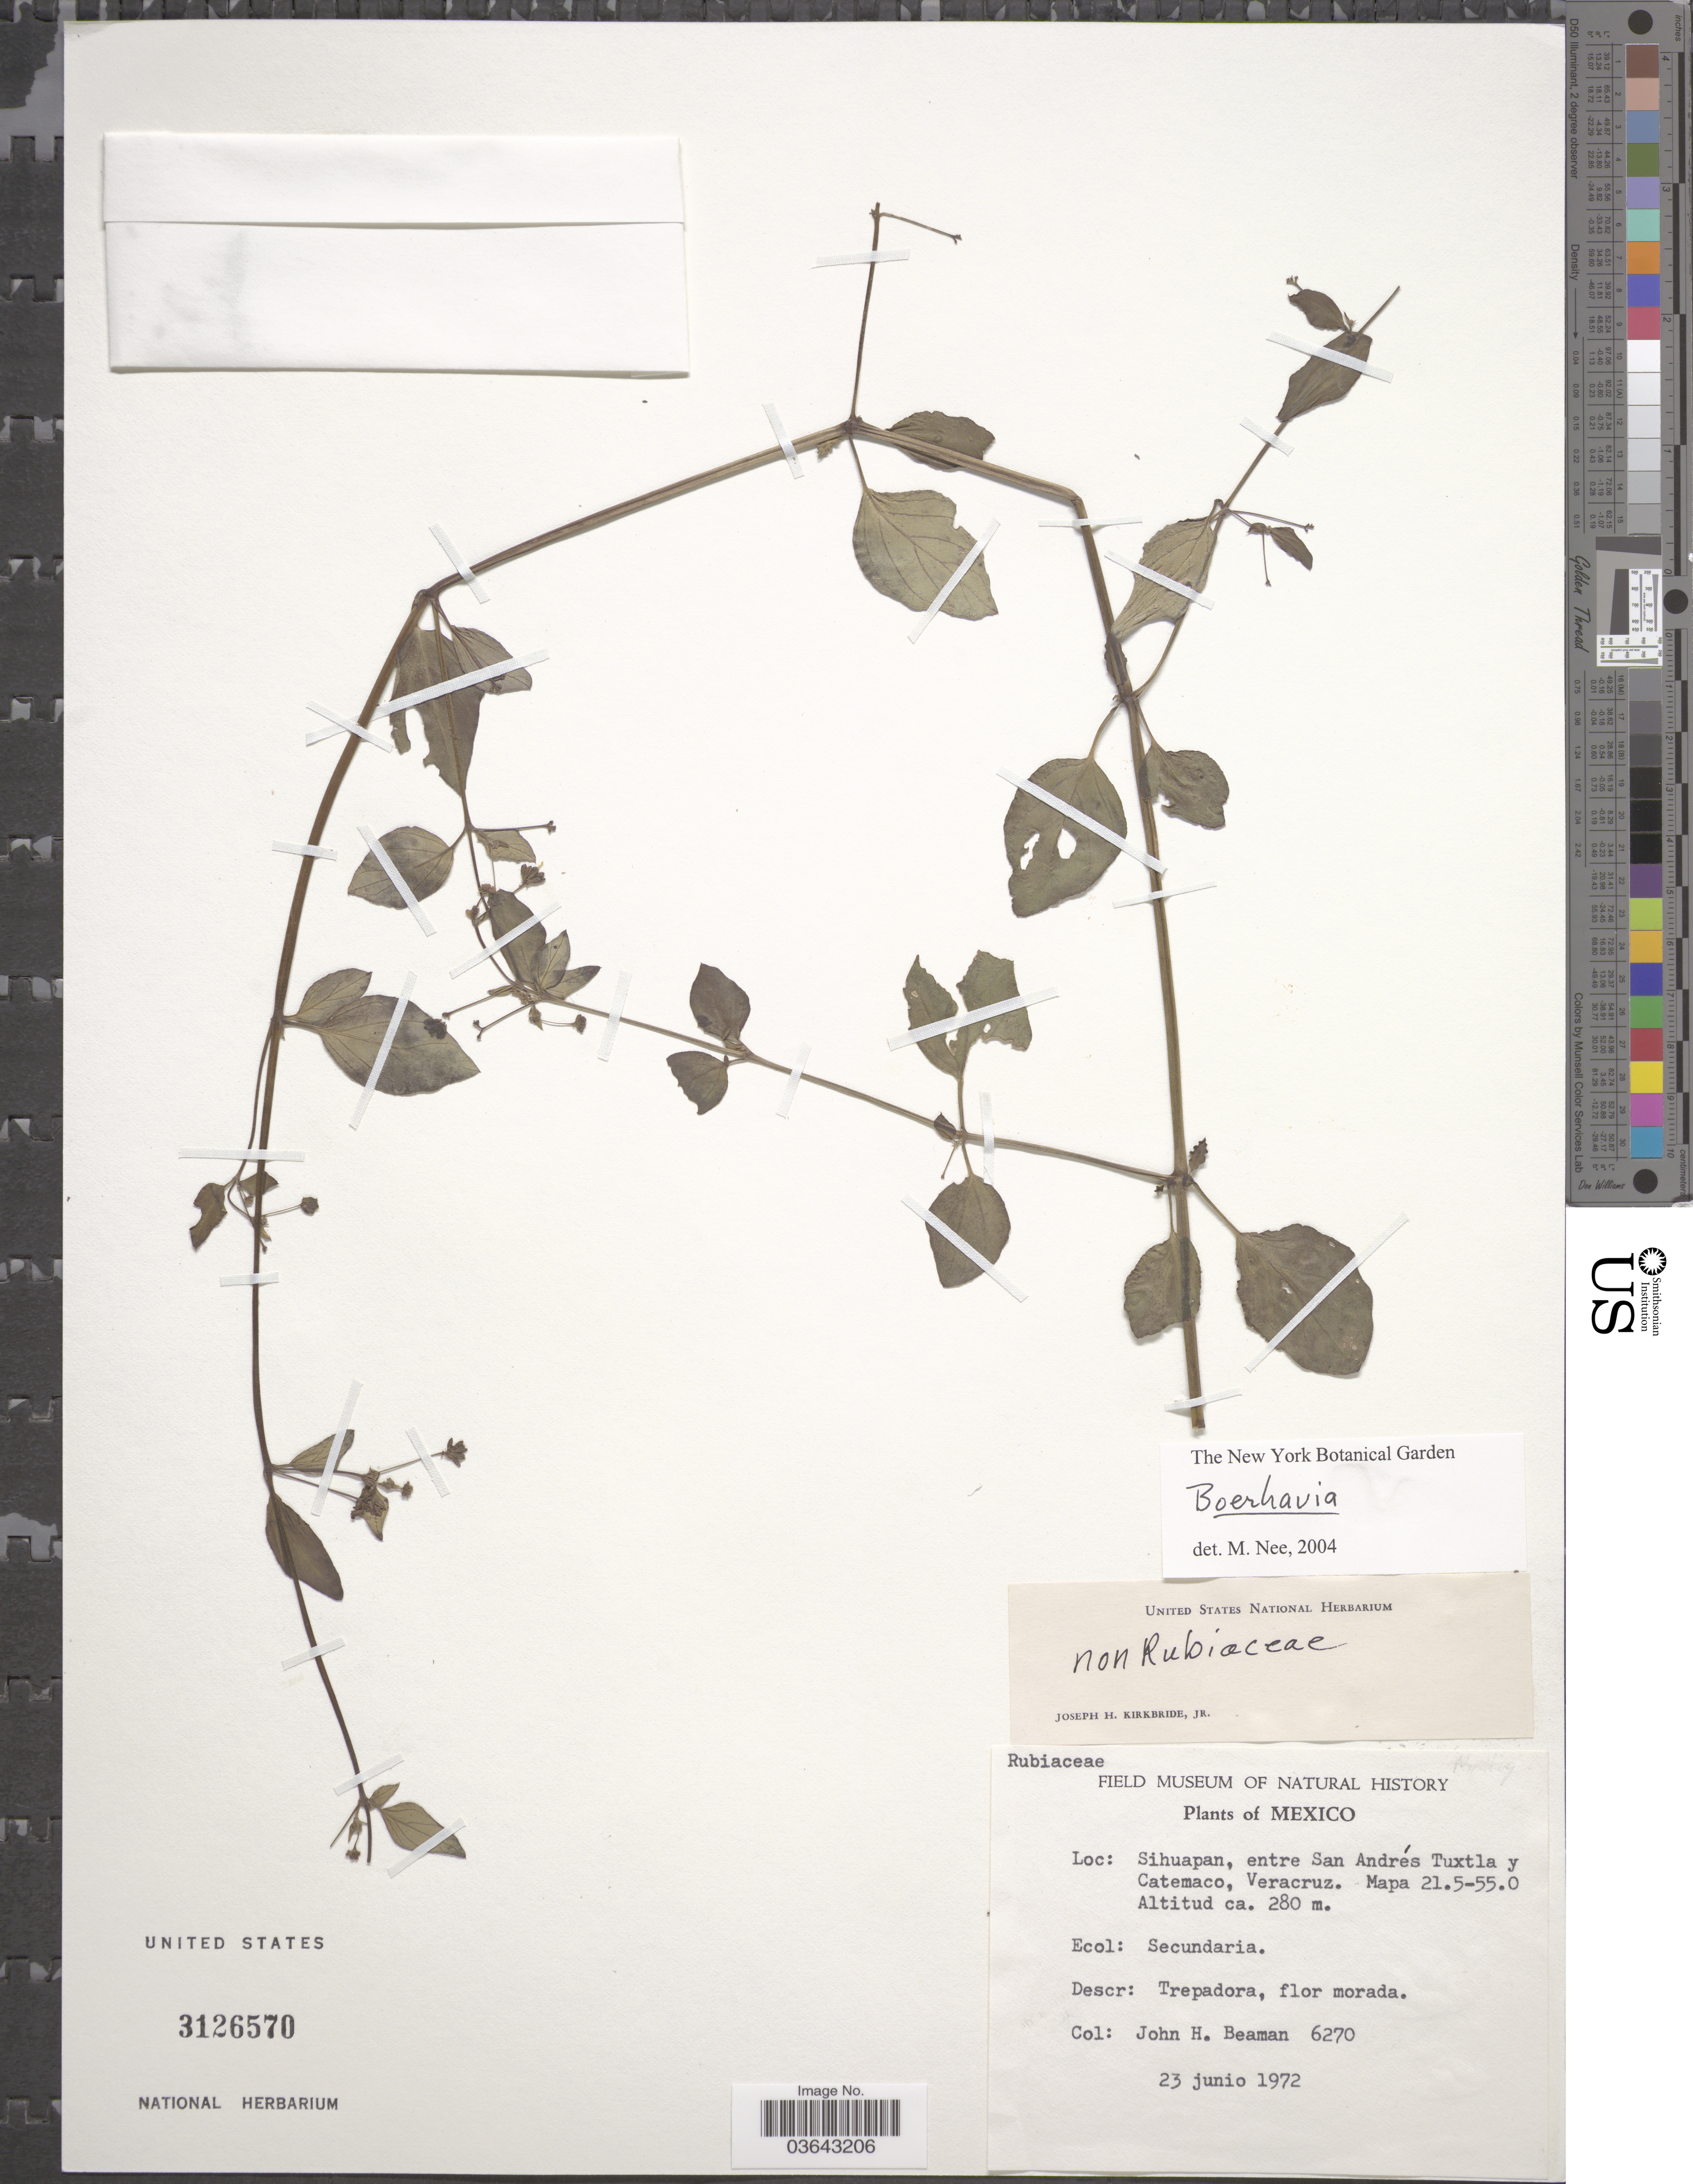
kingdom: Plantae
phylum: Tracheophyta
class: Magnoliopsida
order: Caryophyllales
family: Nyctaginaceae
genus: Boerhavia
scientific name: Boerhavia sp.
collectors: J. H. Beaman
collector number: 6270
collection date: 1972-06-23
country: Mexico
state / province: Veracruz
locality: Sihuapan, entre San Andrés Tuxtla y Catemaco, Veracruz. Mapa 21.5-55.0.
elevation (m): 280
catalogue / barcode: US 3126570